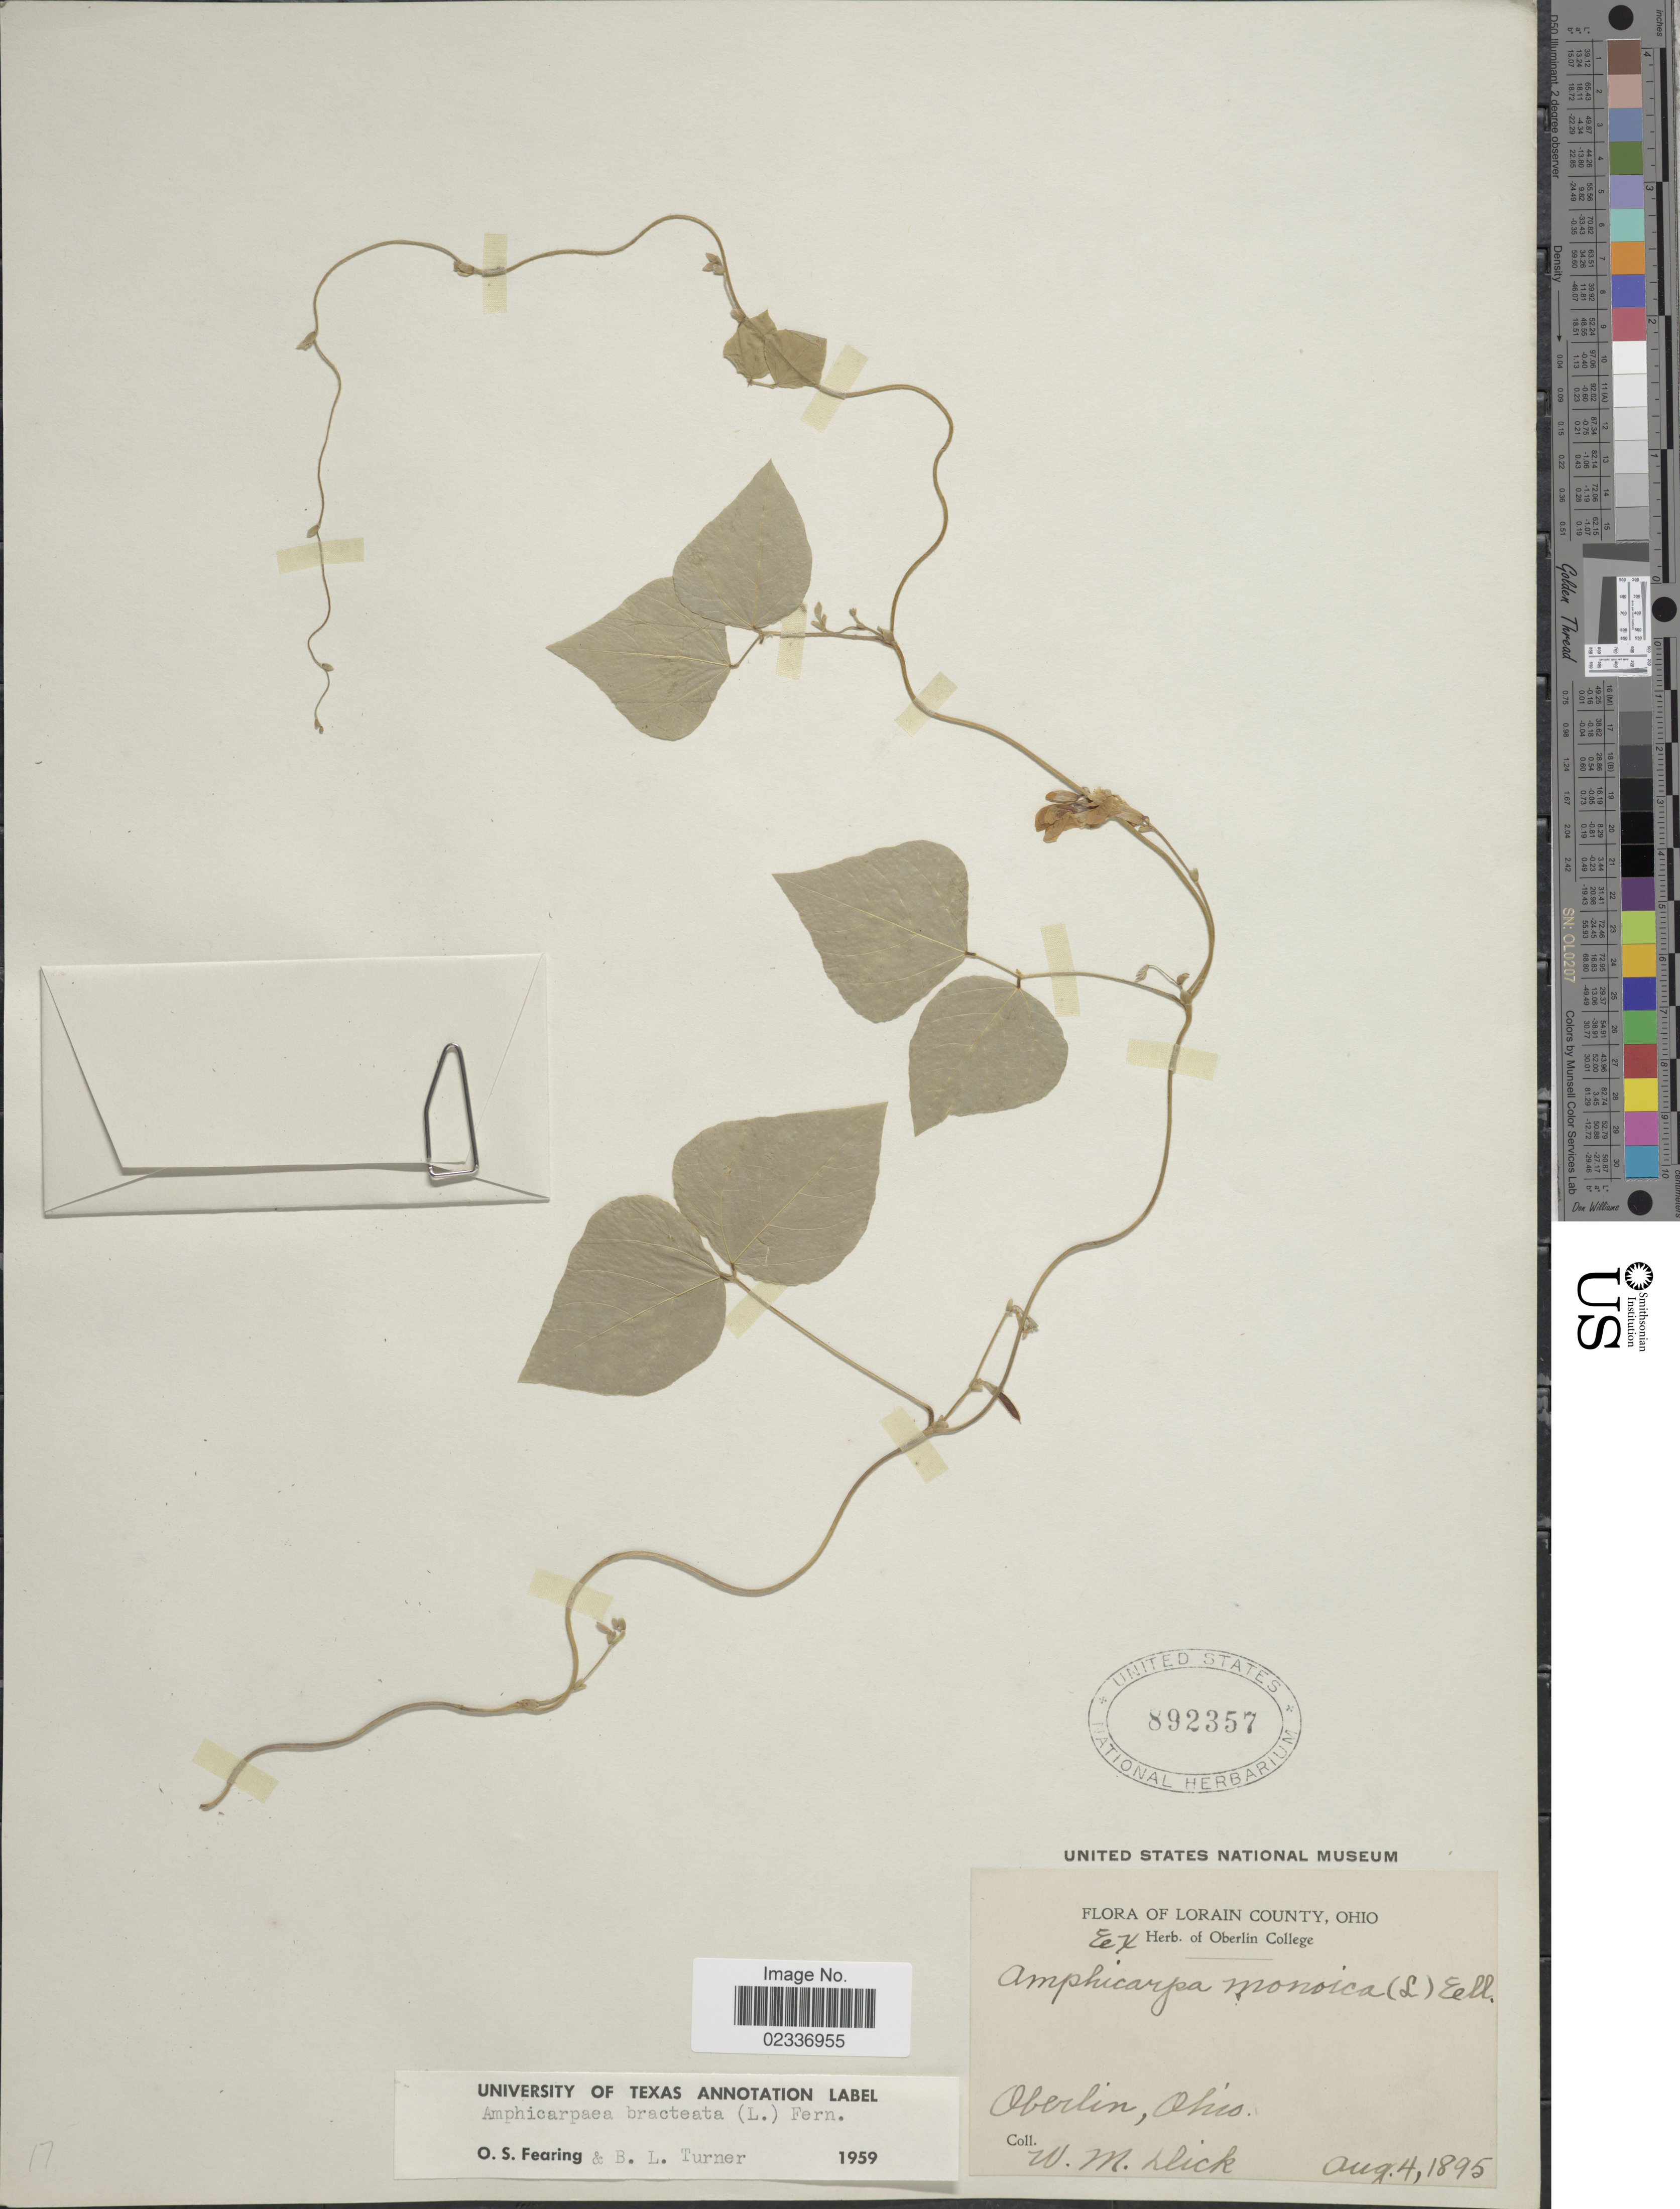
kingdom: Plantae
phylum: Tracheophyta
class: Magnoliopsida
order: Fabales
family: Fabaceae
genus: Amphicarpaea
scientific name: Amphicarpaea bracteata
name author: (L.) Fernald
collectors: W. Dick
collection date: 1895-08-04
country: United States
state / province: Ohio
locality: Oberlin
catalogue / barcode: US 892357